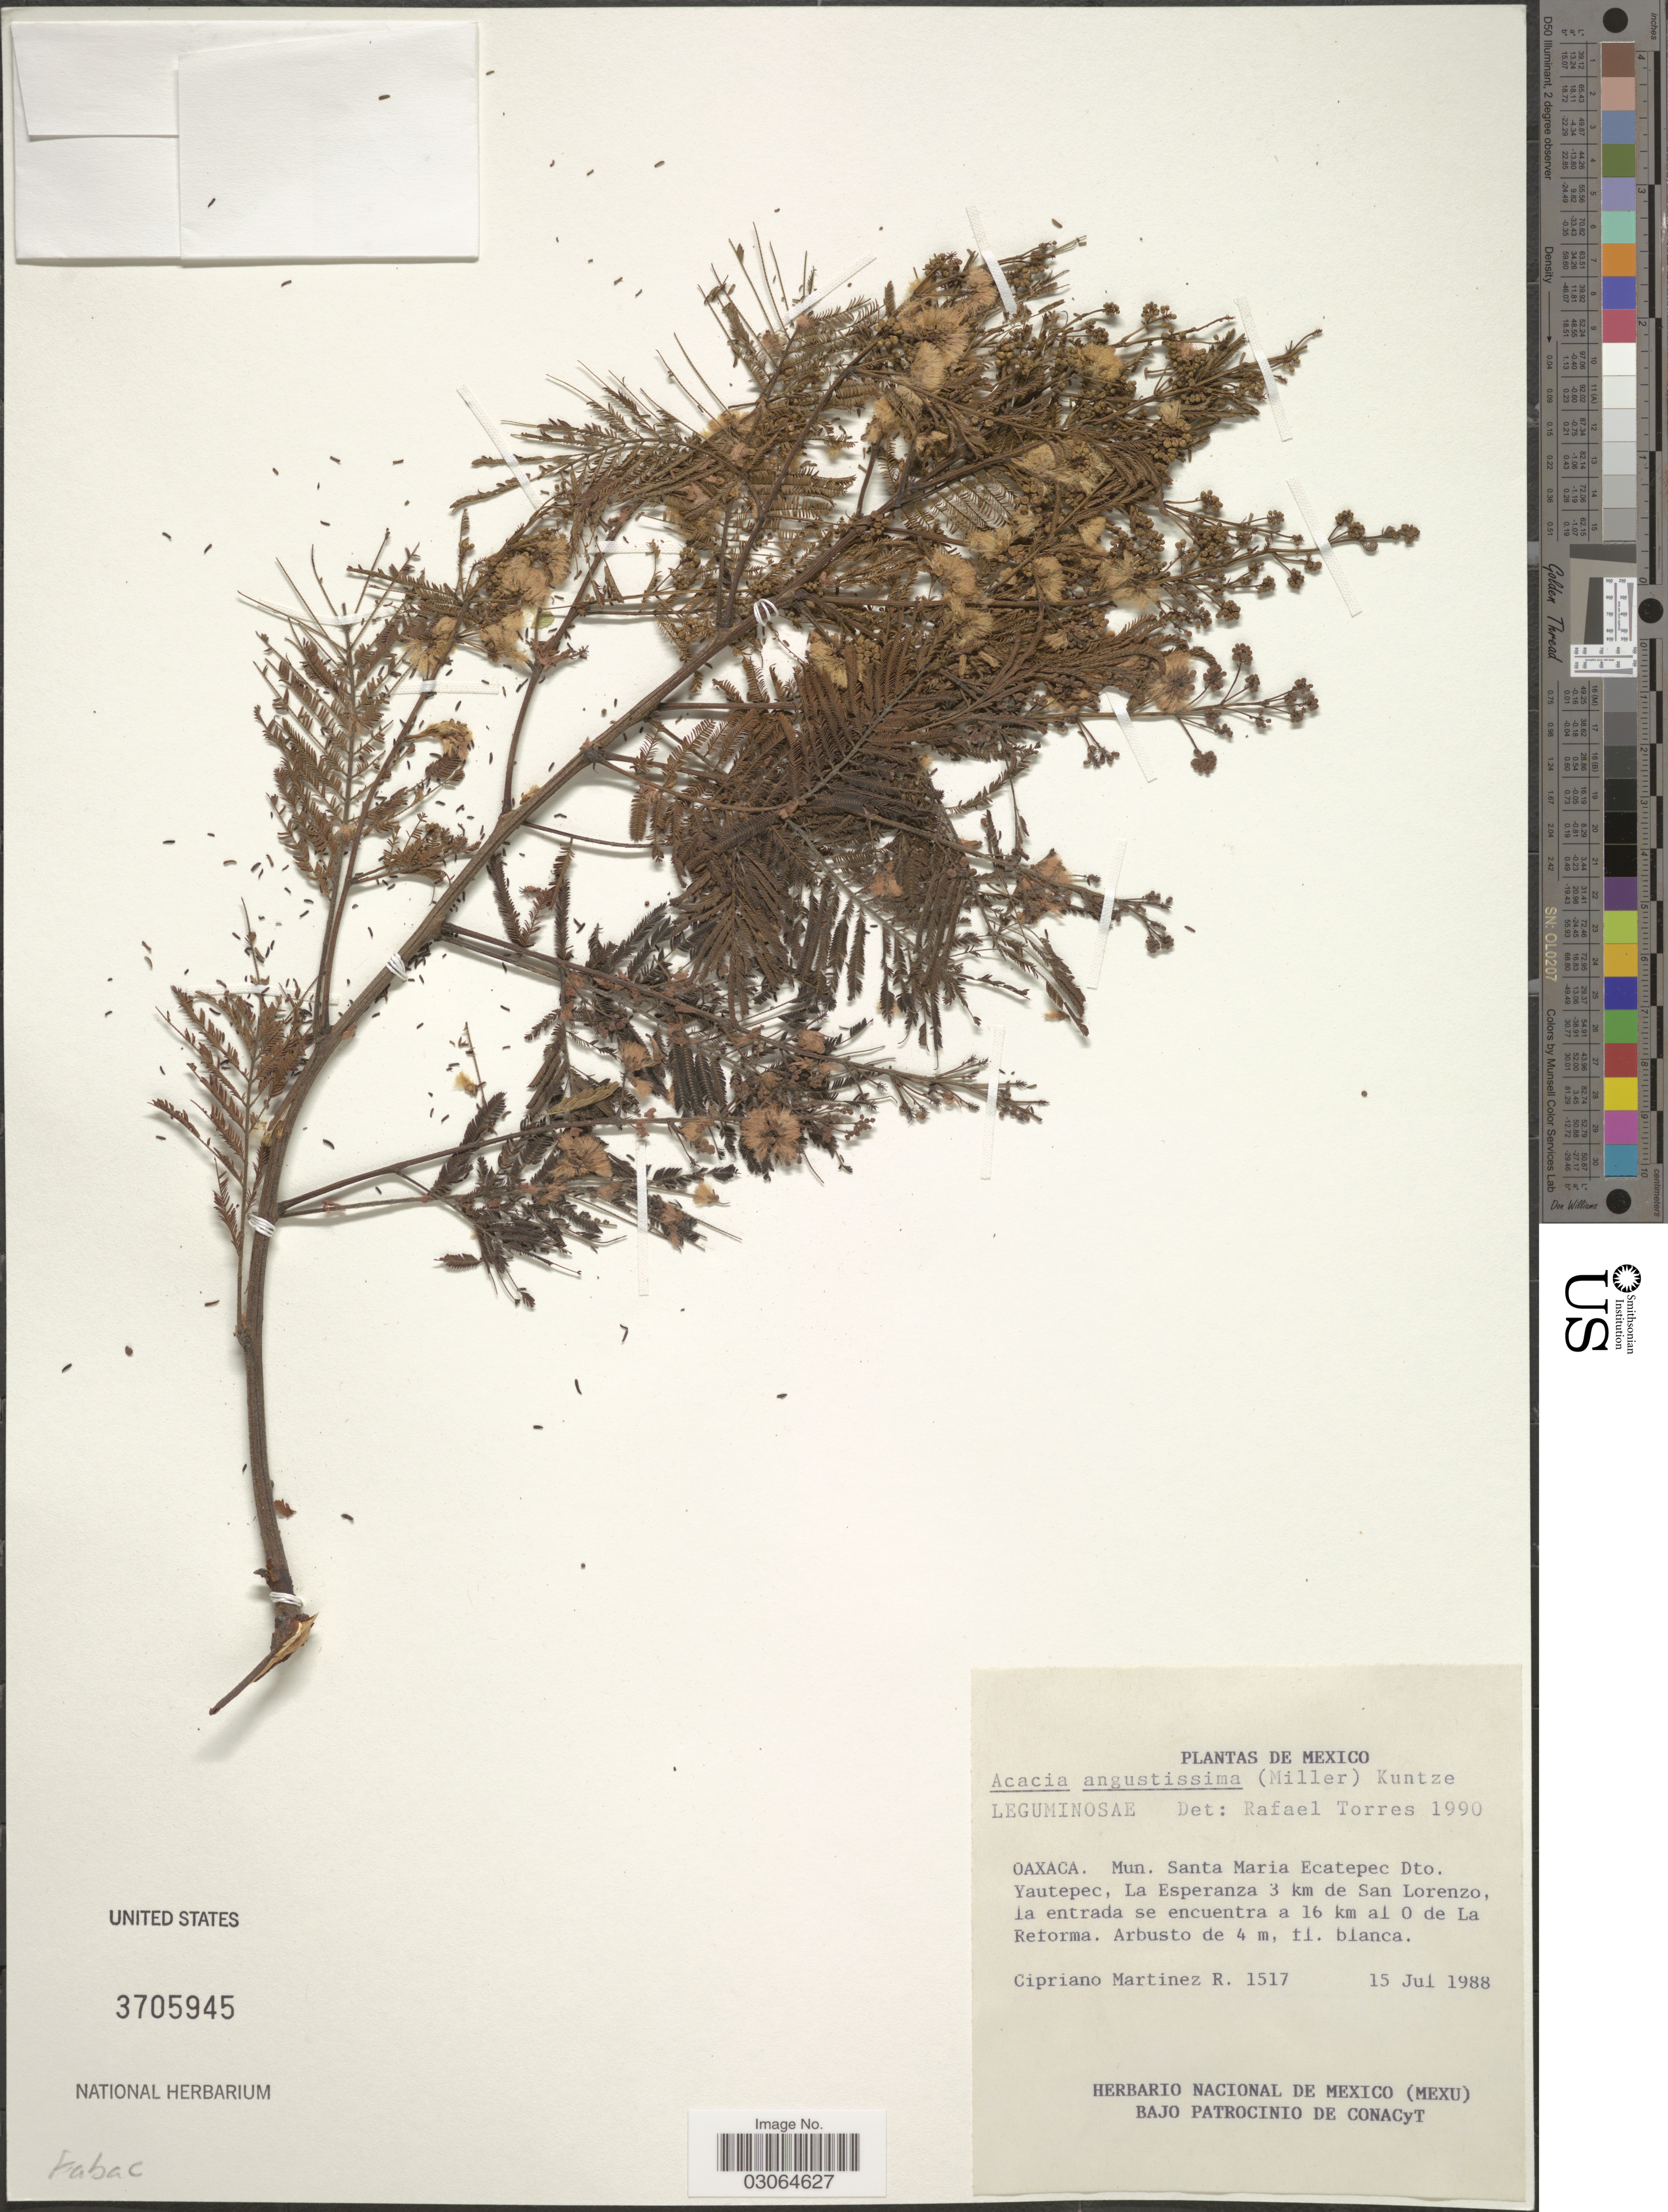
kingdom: Plantae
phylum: Tracheophyta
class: Magnoliopsida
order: Fabales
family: Fabaceae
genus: Acaciella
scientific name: Acaciella angustissima var. angustissima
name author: (Mill.) Britton & Rose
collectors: C. Martínez R.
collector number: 1517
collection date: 1988-07-15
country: Mexico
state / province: Oaxaca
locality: Mun. Santa Maria Ecatepec Dto. Yautepec, La Esperanza 3 km de San Lorenzo, la entrada se encuentra a 16 km al O de La Reforma.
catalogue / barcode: US 3705945